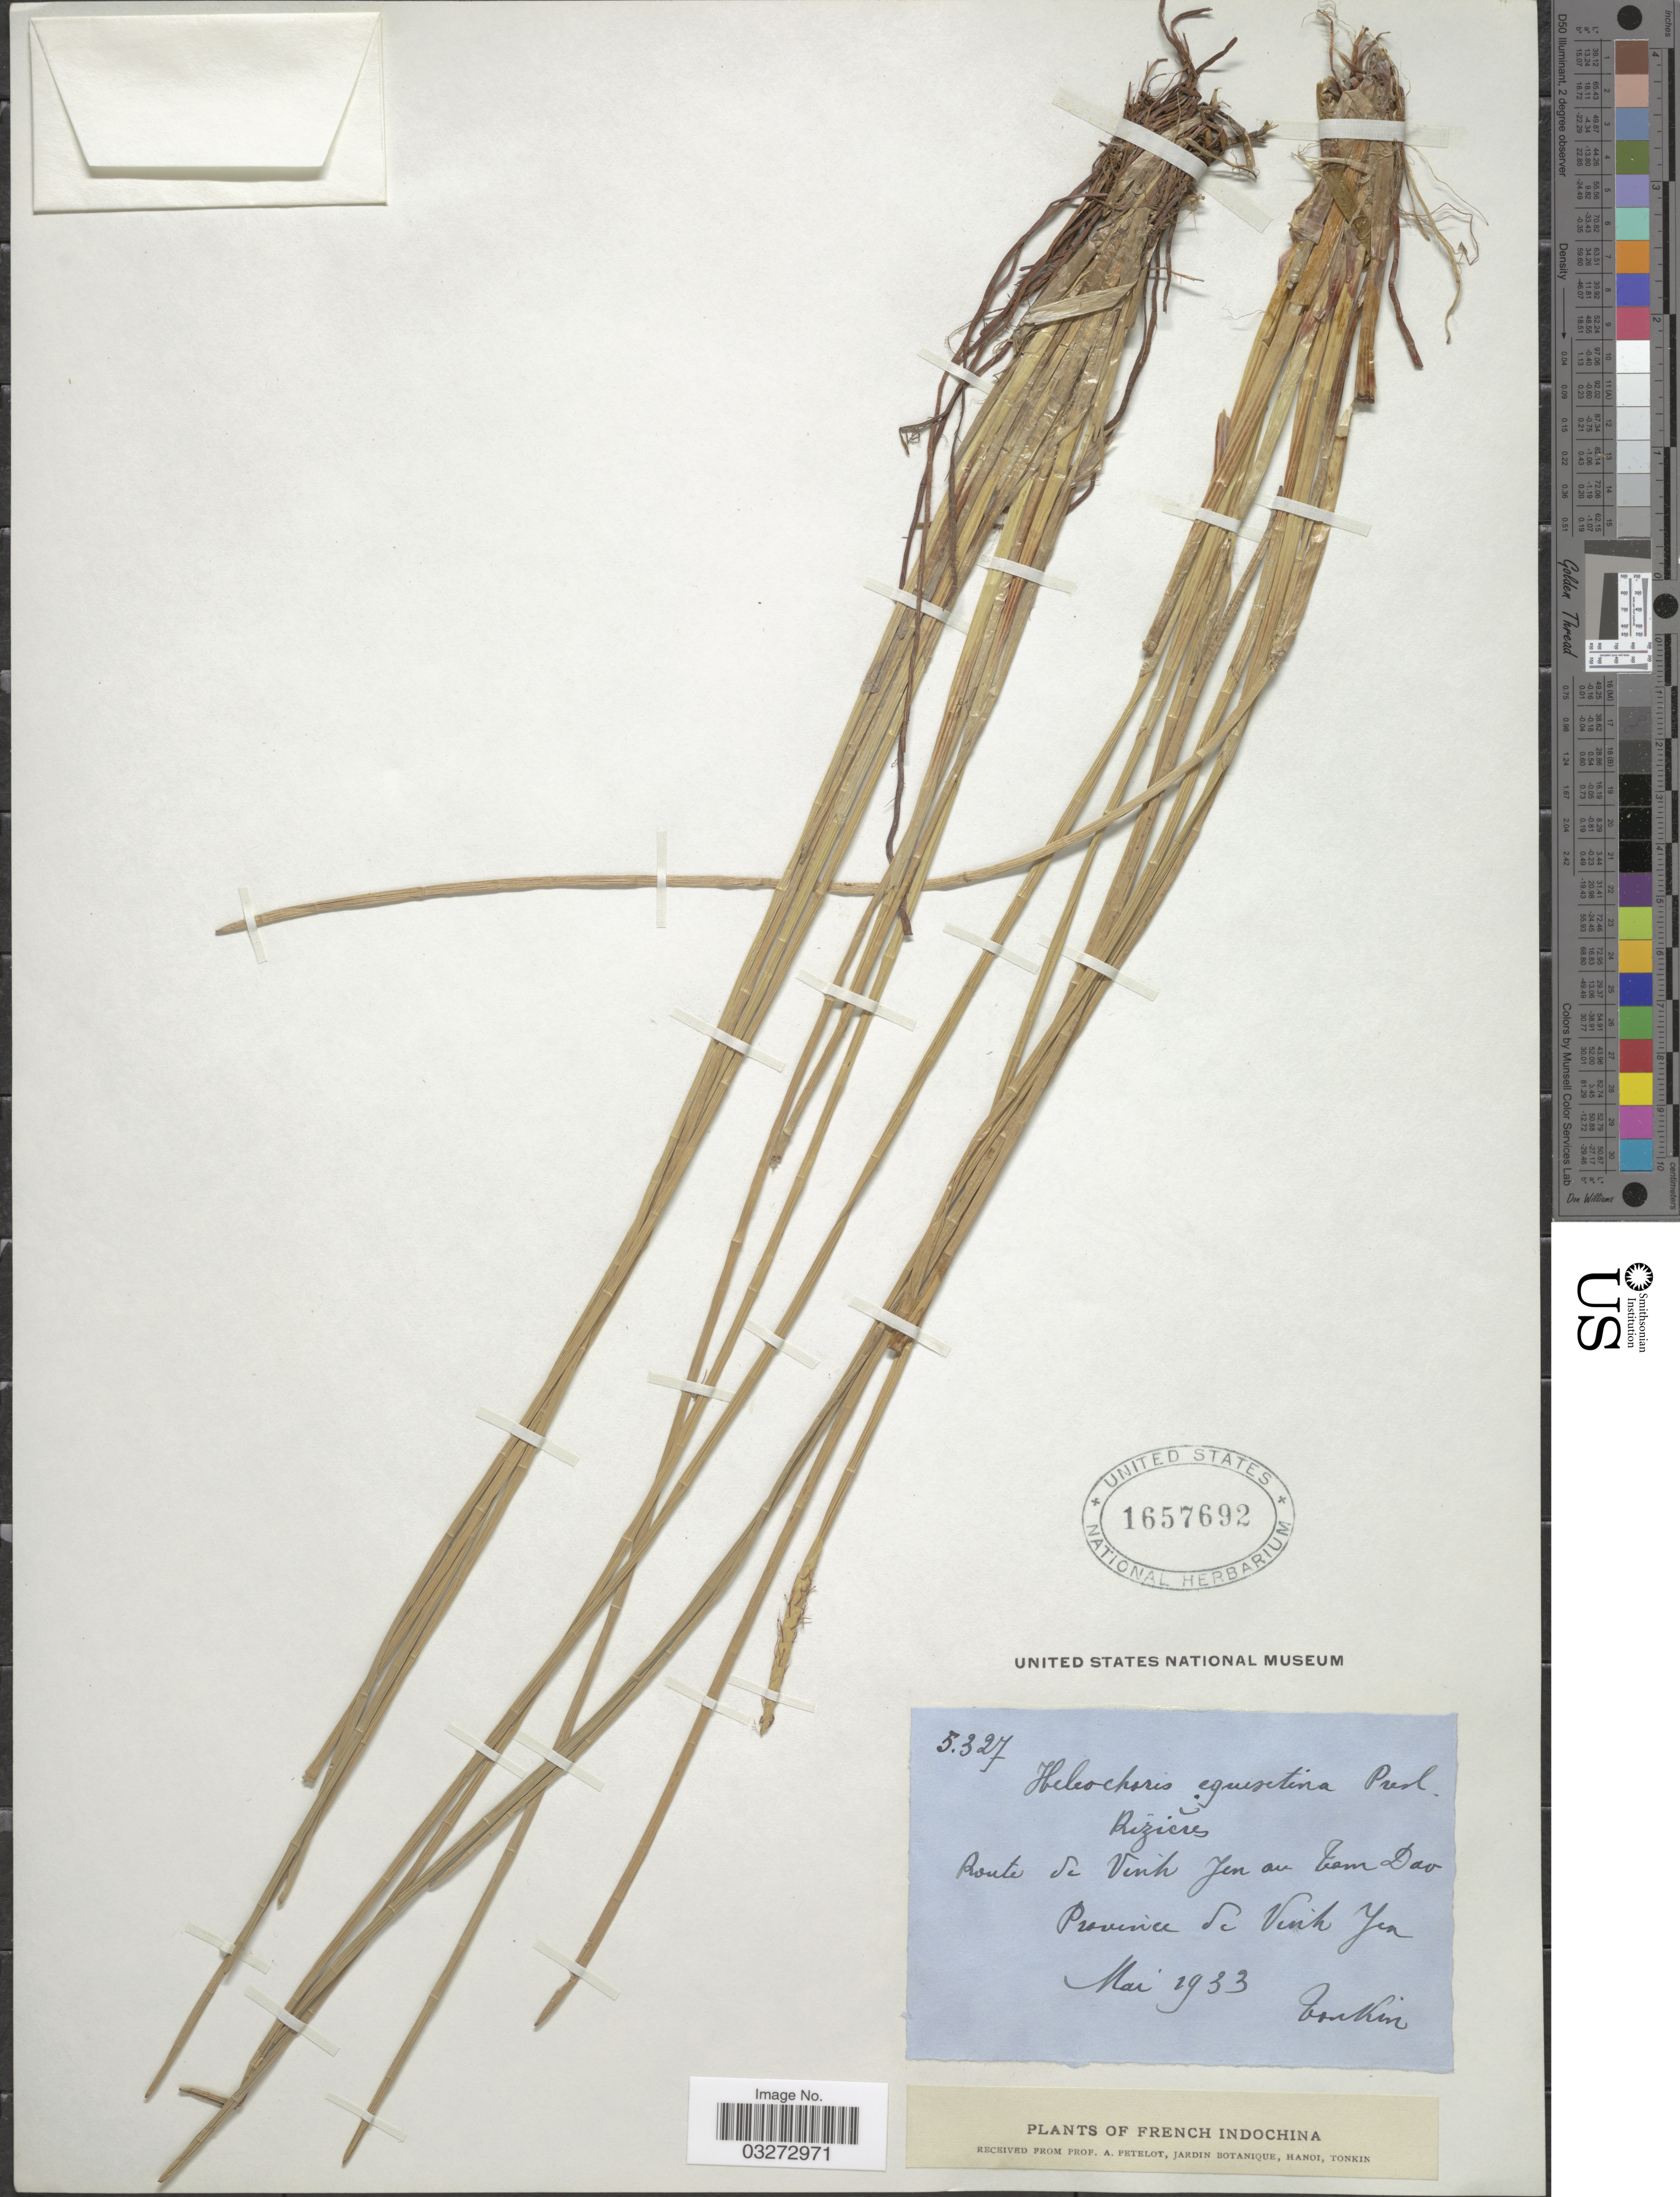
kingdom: Plantae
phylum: Tracheophyta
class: Liliopsida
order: Poales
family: Cyperaceae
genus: Eleocharis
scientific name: Eleocharis dulcis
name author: (Burm. f.) Trin. ex Hensch.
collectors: A. Petelot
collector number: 5327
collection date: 1933-05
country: Vietnam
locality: French Indochina. Route de Vinh Jen au Tam Dao. Province de Vinh Yen.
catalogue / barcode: US 1657692